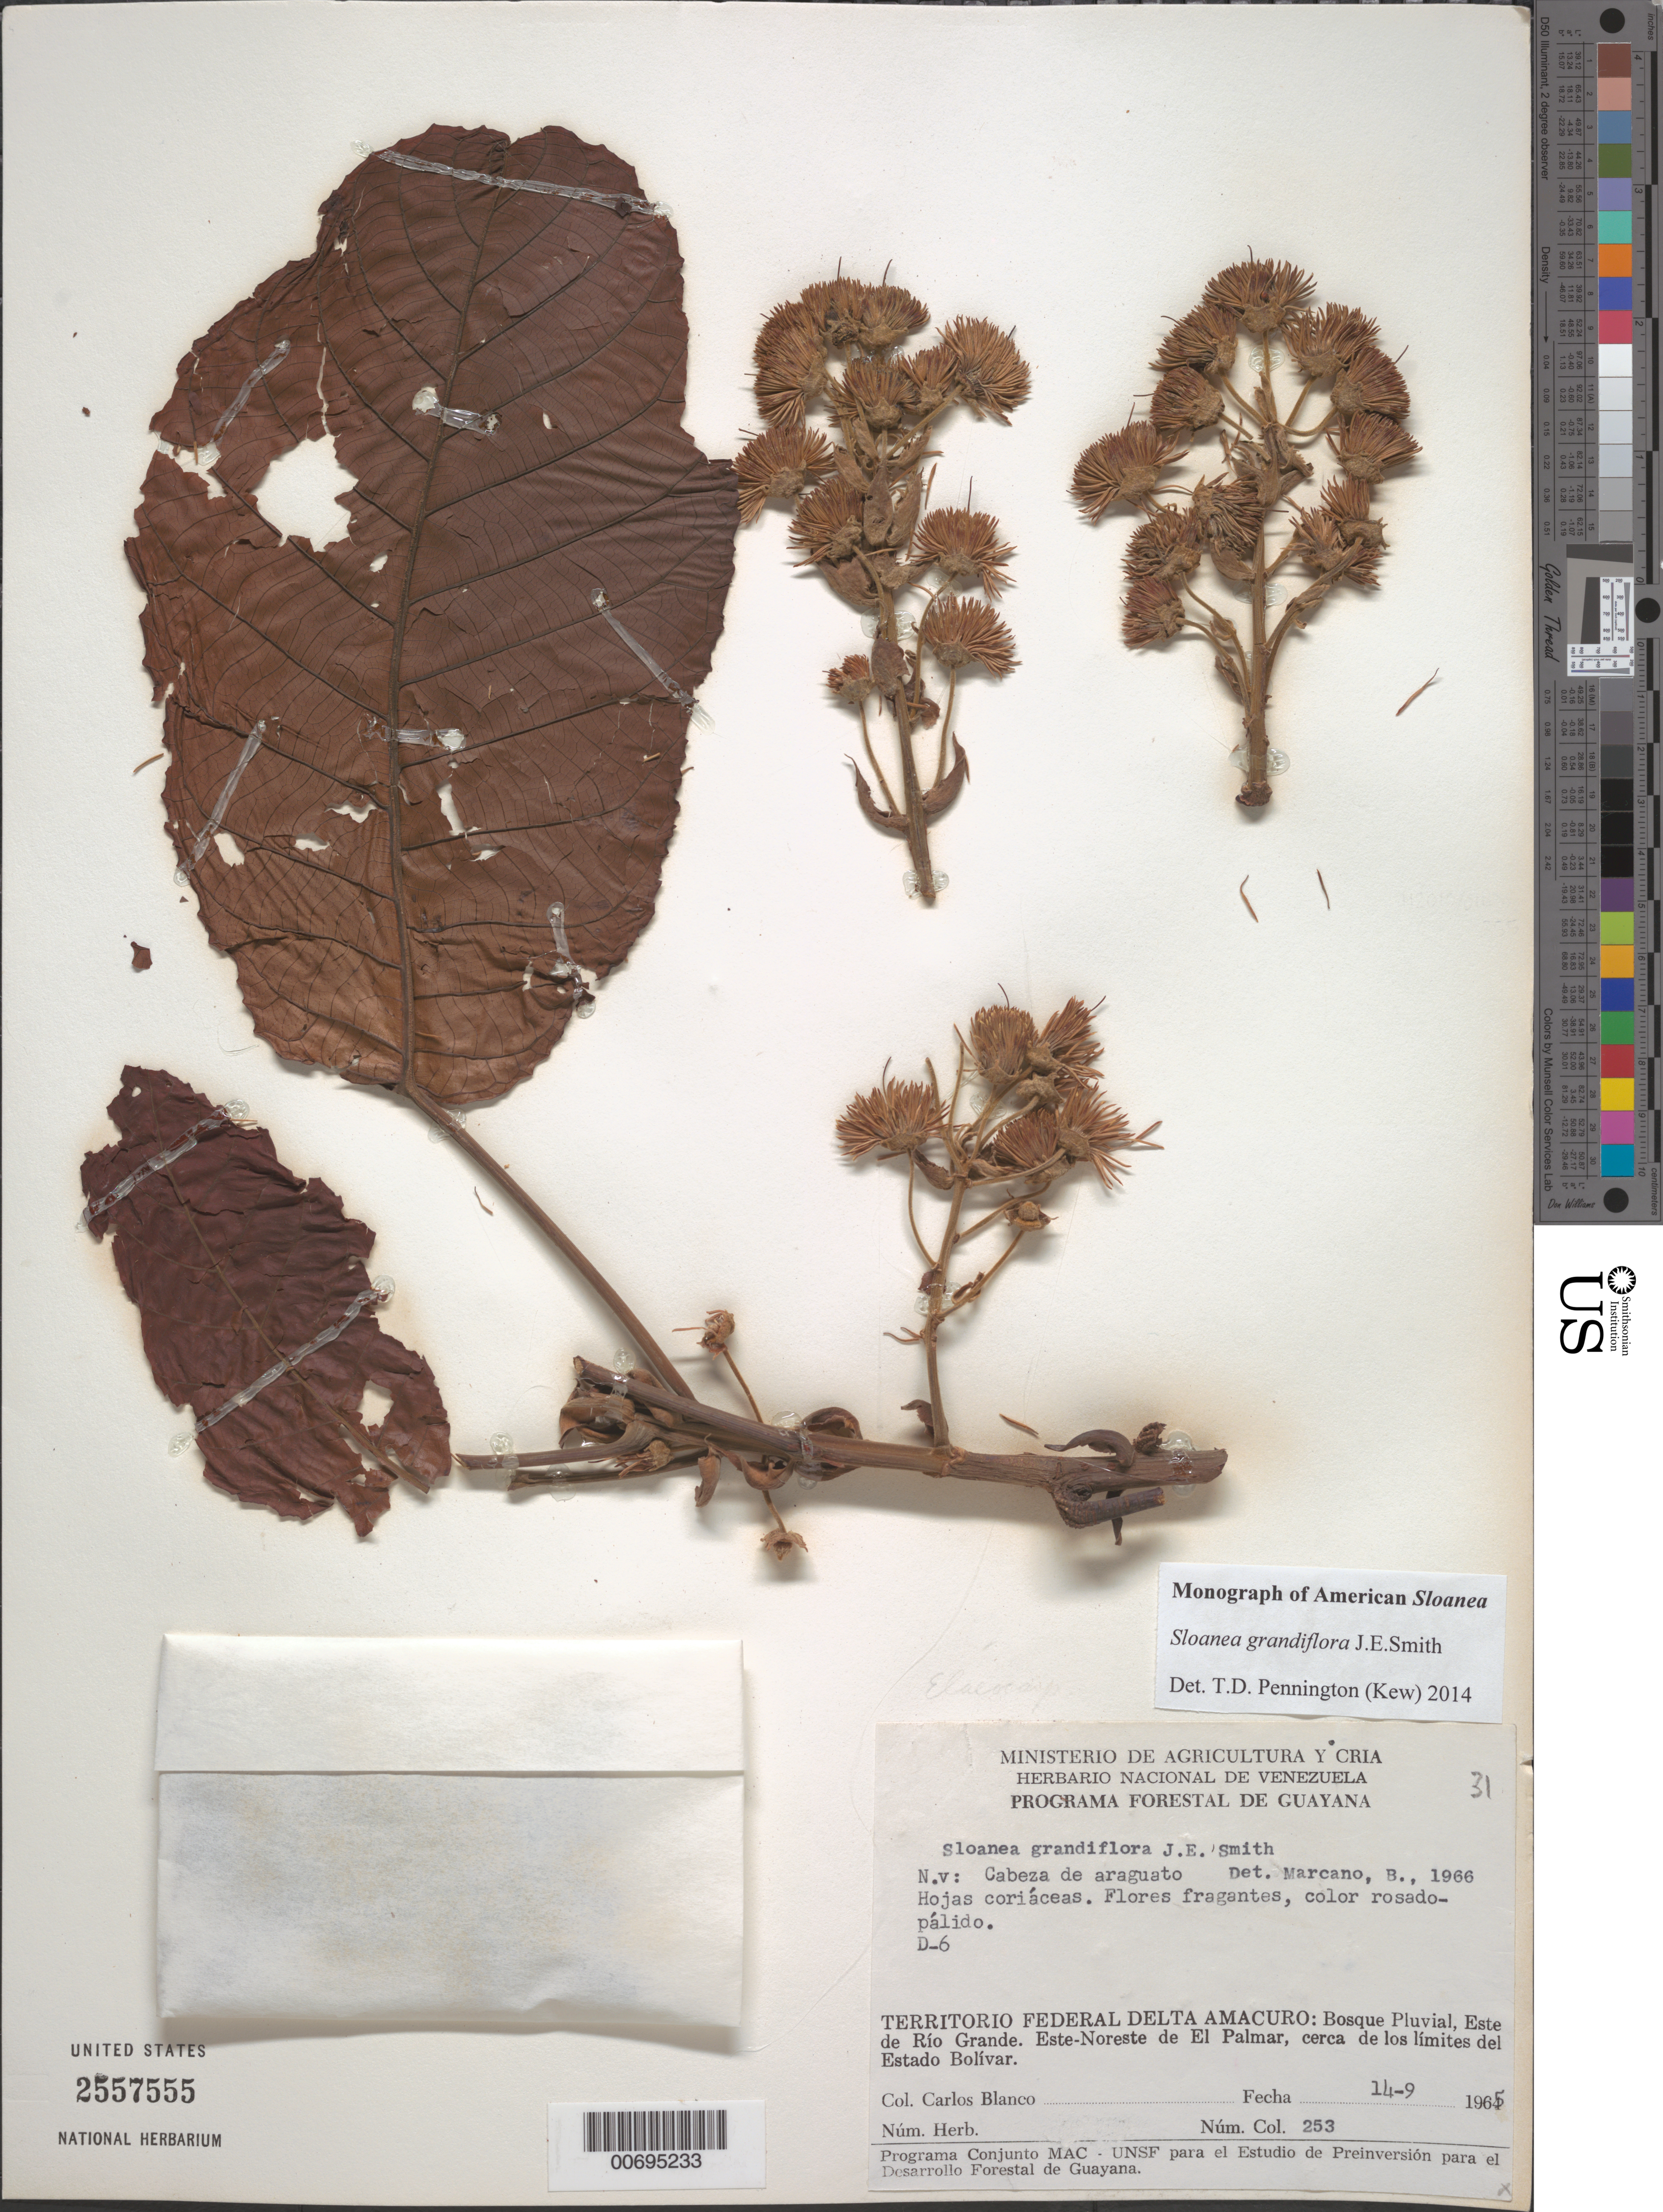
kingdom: Plantae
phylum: Tracheophyta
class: Magnoliopsida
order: Oxalidales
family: Elaeocarpaceae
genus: Sloanea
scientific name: Sloanea grandiflora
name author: Sm.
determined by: Pennington, T. D., (K)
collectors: C. A. Blanco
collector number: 253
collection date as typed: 14-Sep-65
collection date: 1965-09-14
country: Venezuela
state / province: Delta Amacuro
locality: Río Grande, Este de; Este-Noreste de El Palmar, cerca de los limites del Estado Bolívar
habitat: Rainforest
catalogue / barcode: US 2557555